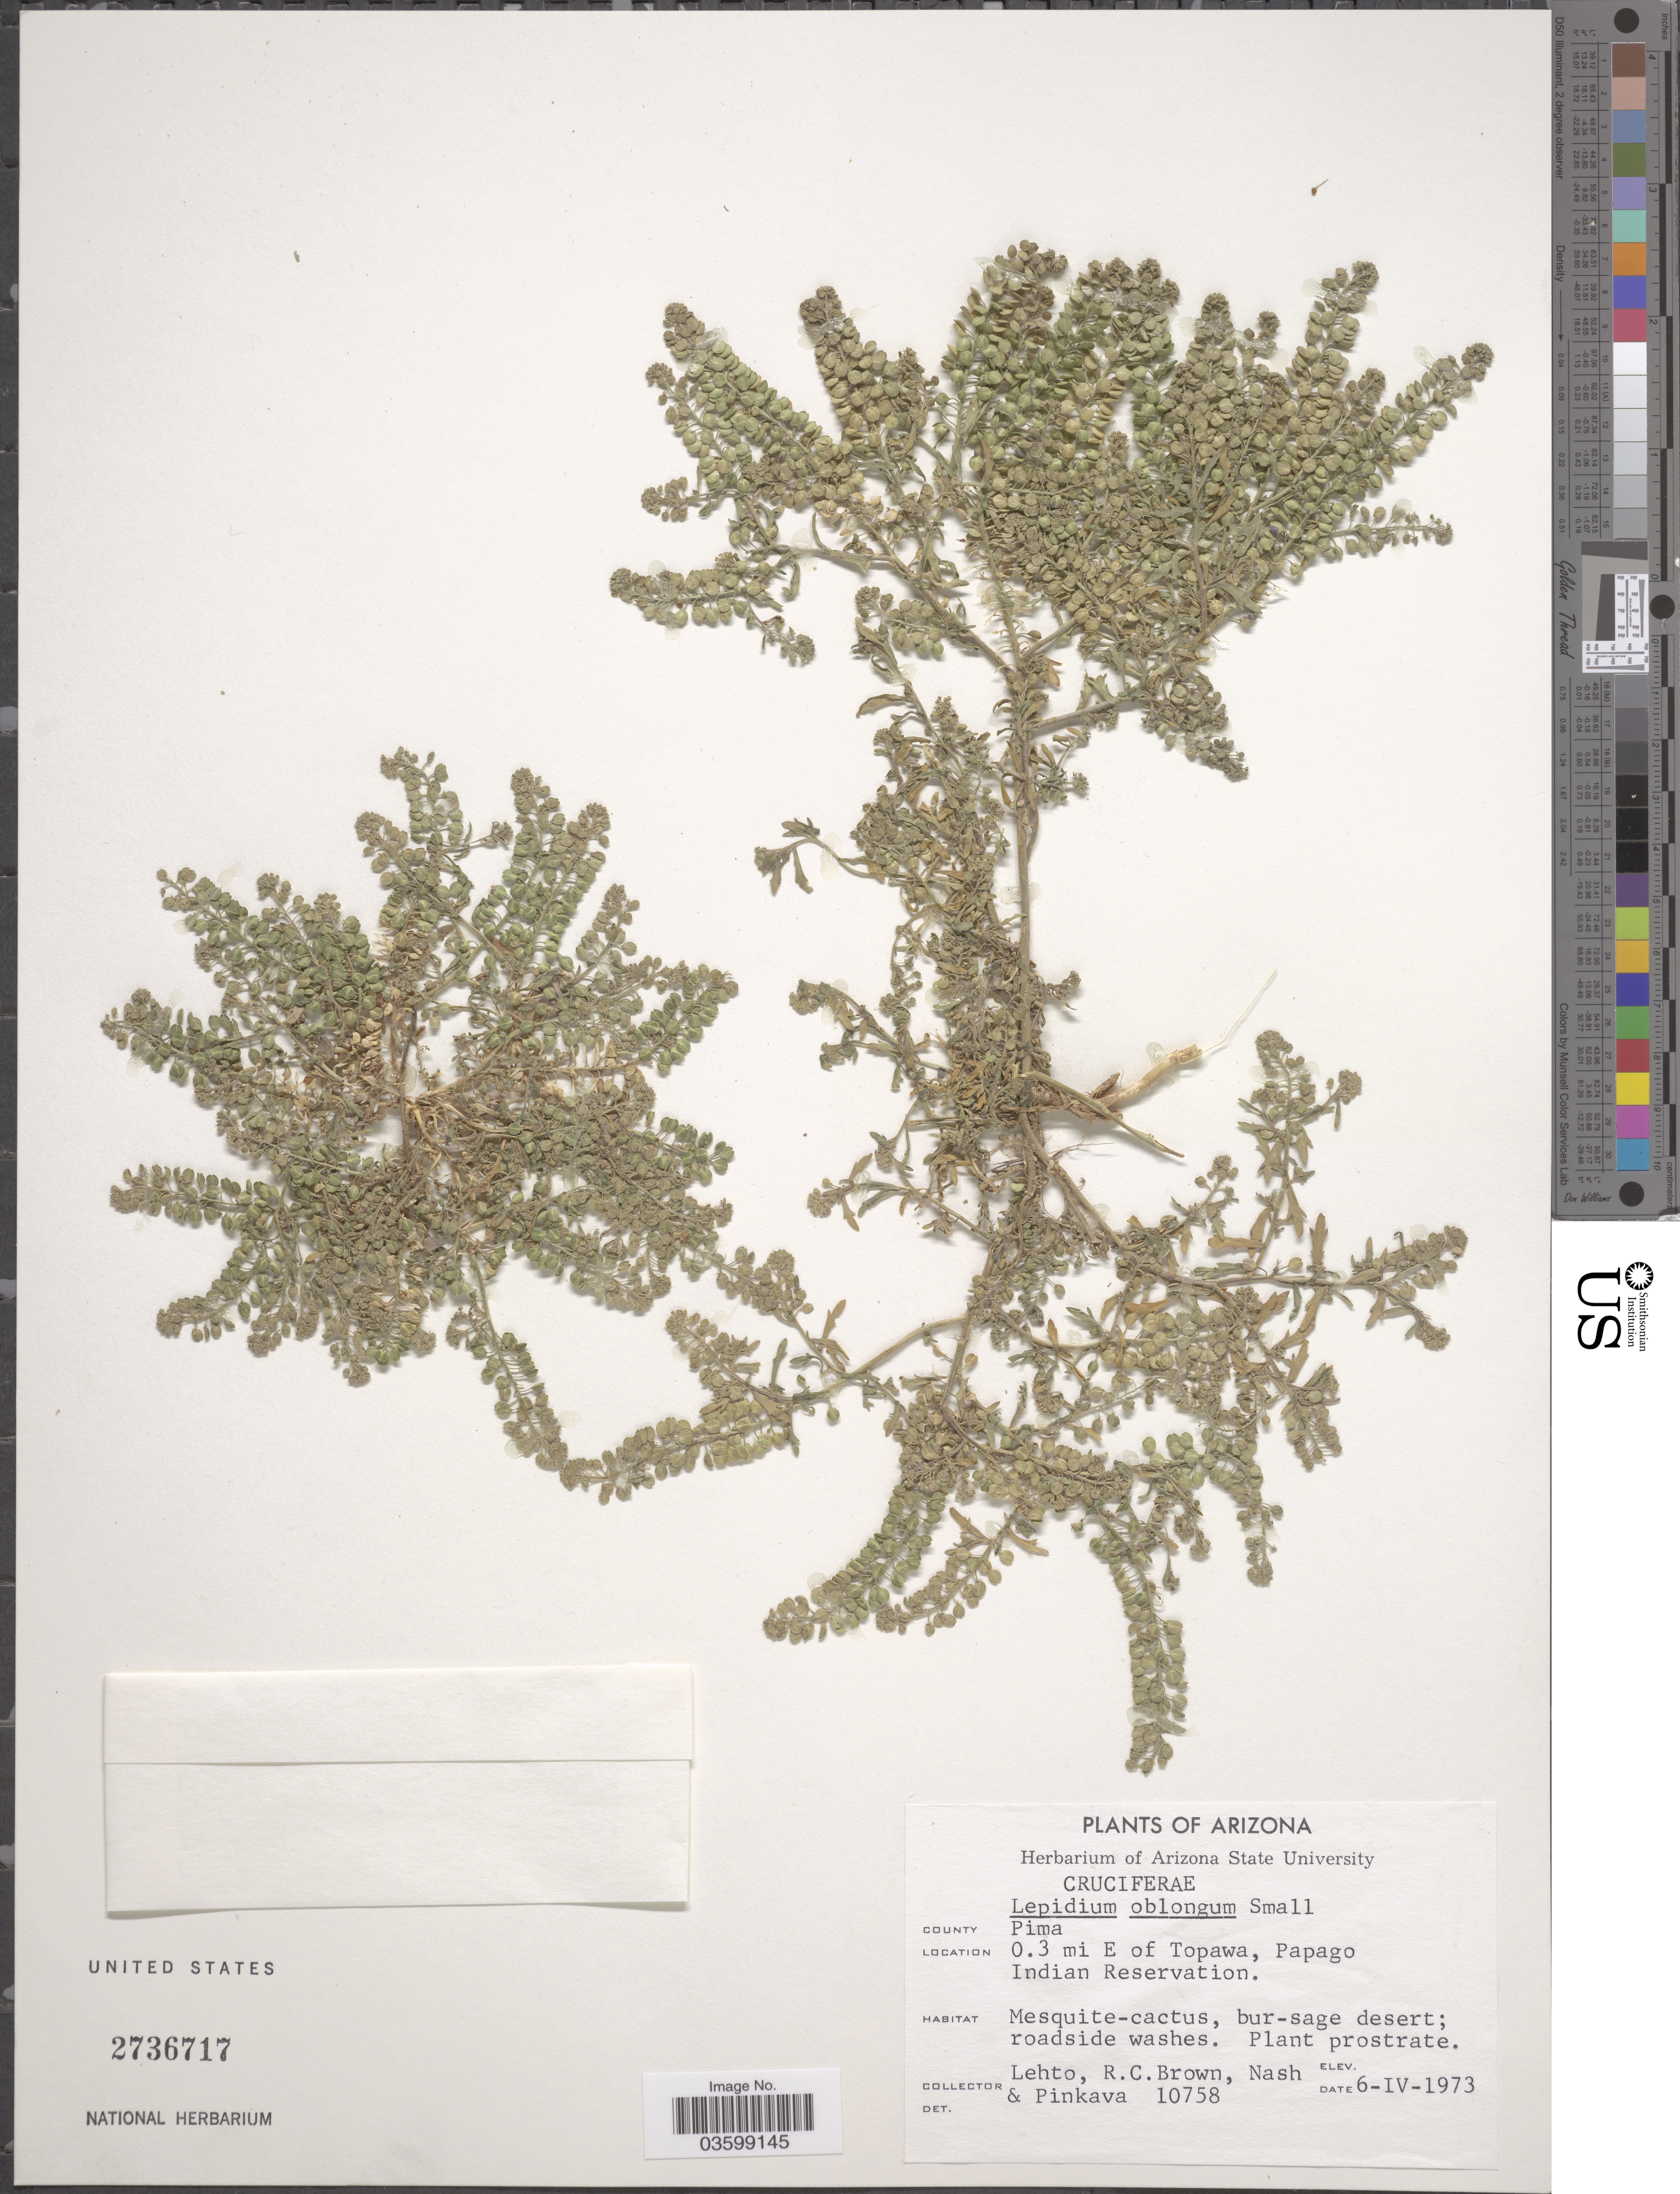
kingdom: Plantae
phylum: Tracheophyta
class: Magnoliopsida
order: Brassicales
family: Brassicaceae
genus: Lepidium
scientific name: Lepidium oblongum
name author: Small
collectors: -. Lehto, R. C. Brown, -- Nash & -. Pinkava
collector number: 10758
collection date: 1973-04-06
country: United States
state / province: Arizona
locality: County Pima. 0.3 mi E of Topawa, Papago Indian Reservation.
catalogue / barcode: US 2736717